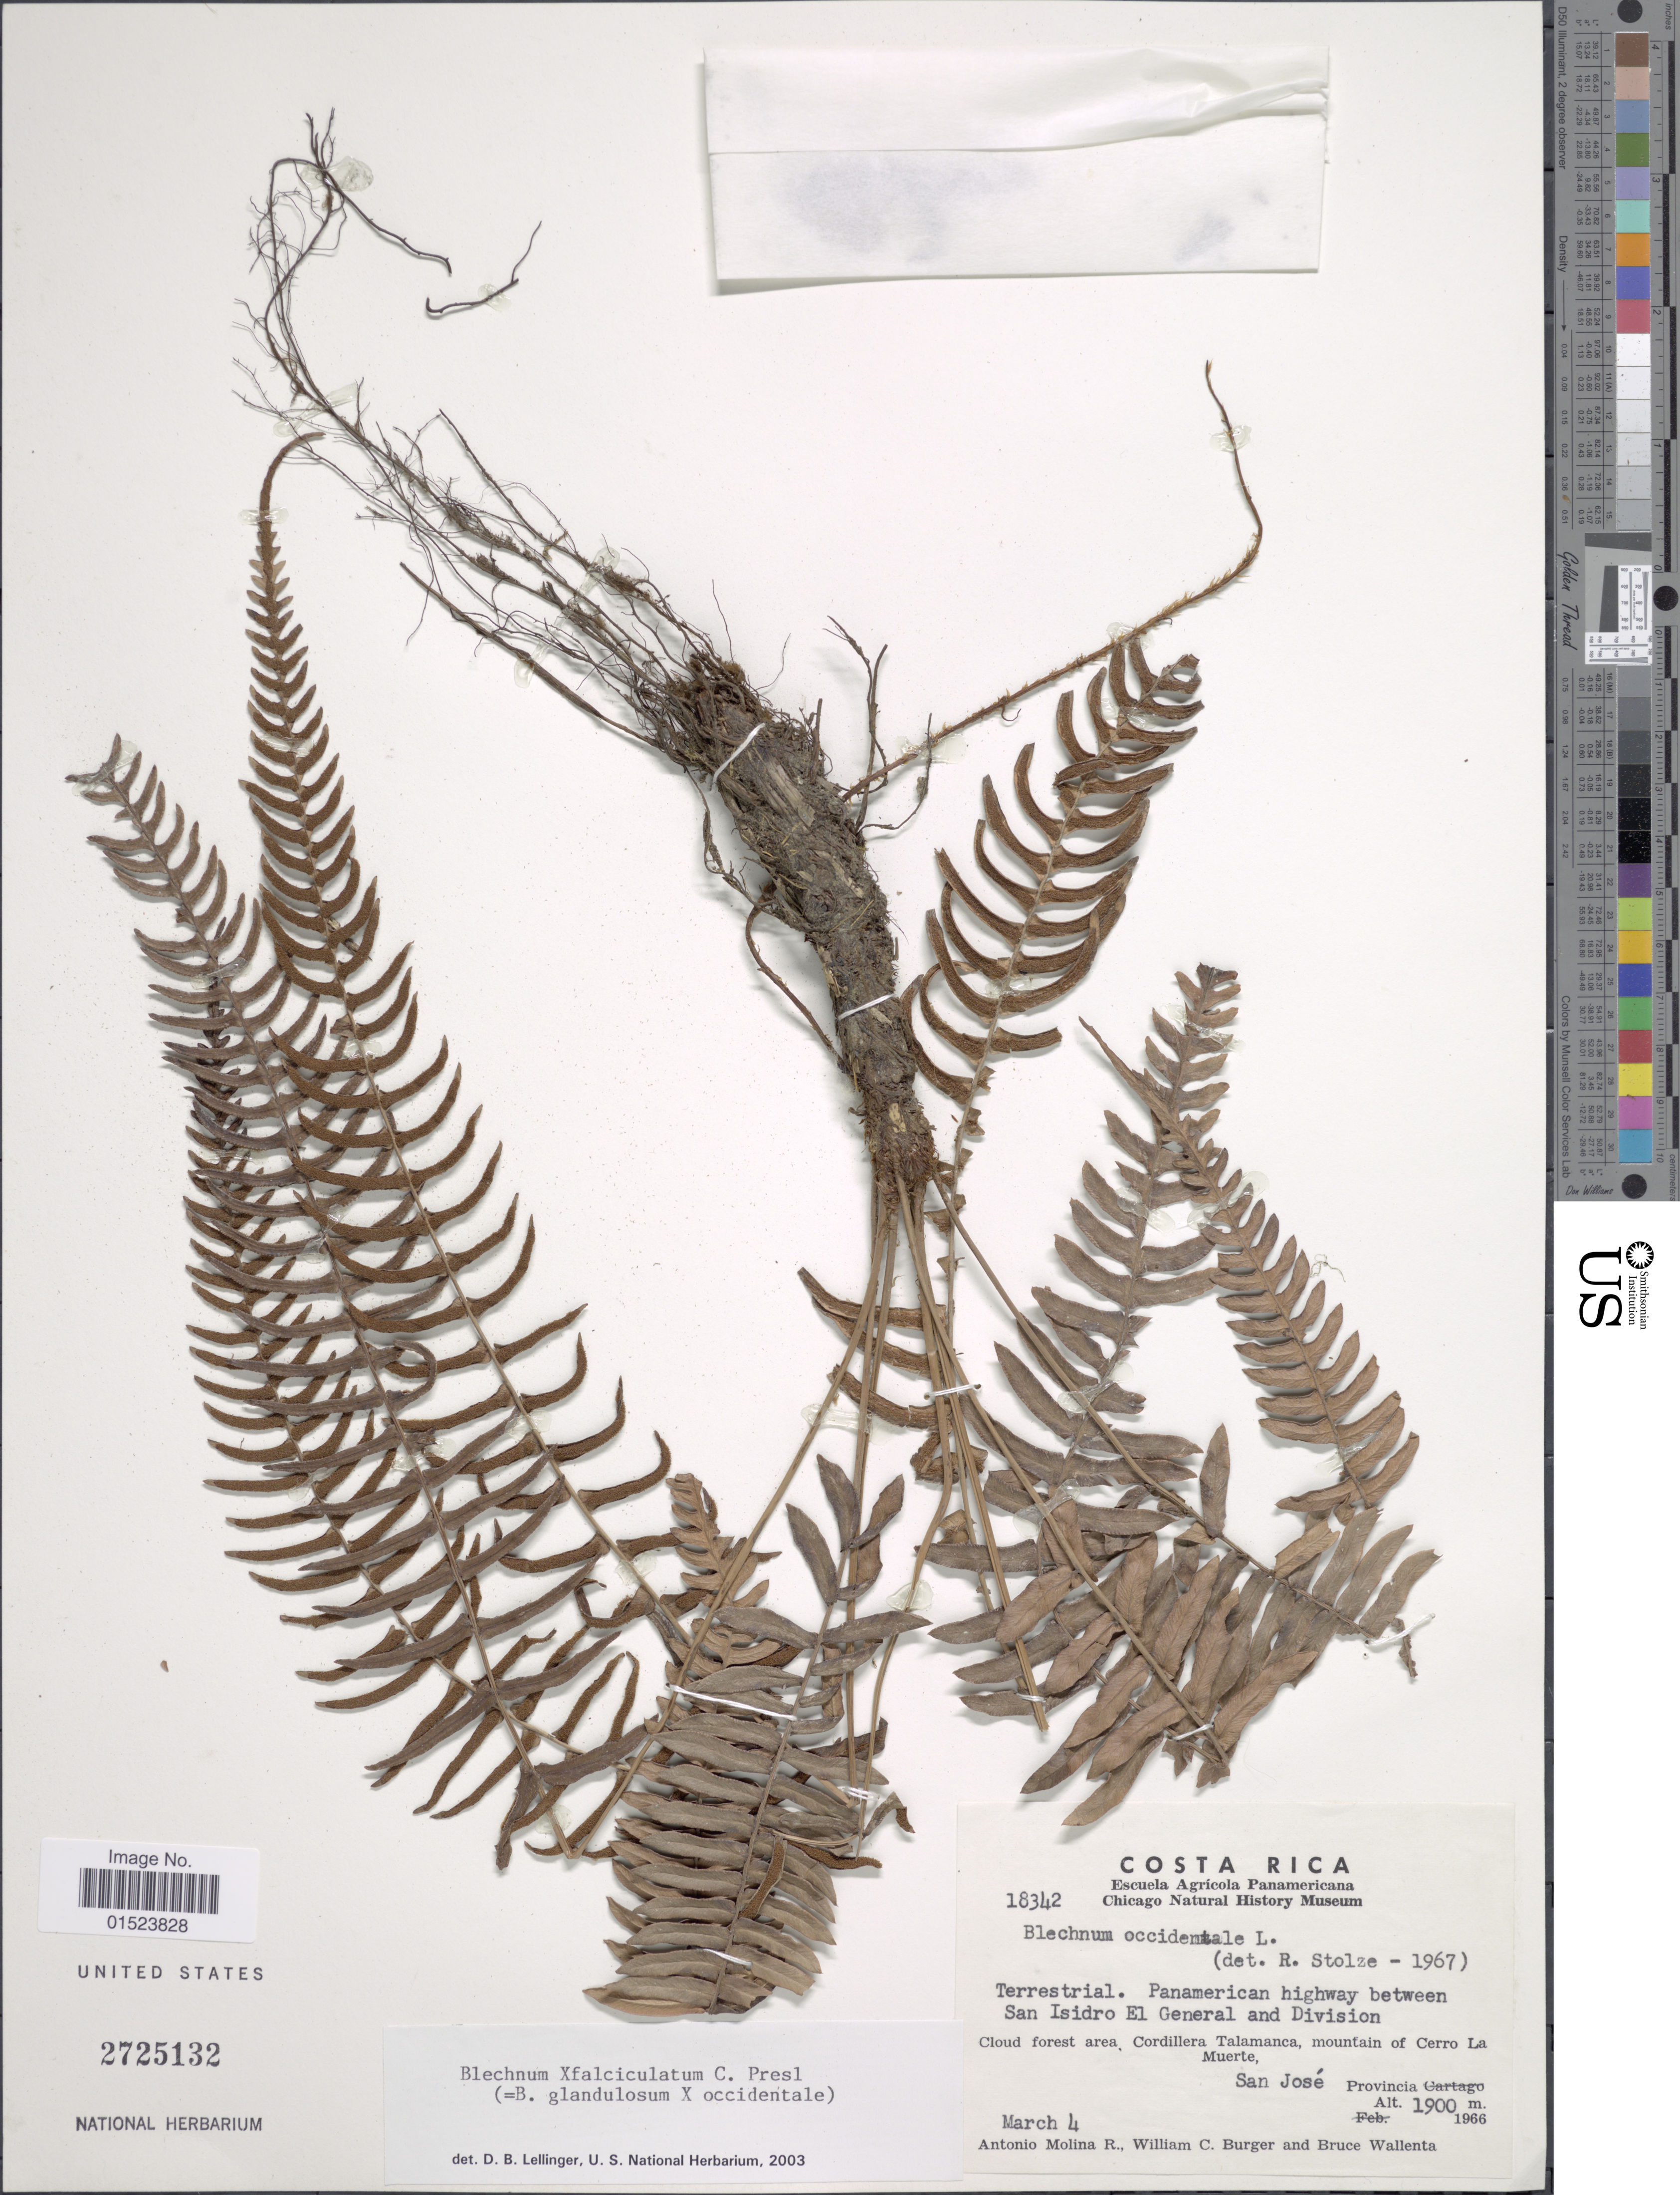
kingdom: Plantae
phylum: Tracheophyta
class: Polypodiopsida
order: Polypodiales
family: Blechnaceae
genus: Blechnum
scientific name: Blechnum falciculatum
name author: C. Presl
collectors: A. Molina R., W. Burger & B. Wallenta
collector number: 18342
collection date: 1966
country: Costa Rica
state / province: San José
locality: Panamerican highway between San Isidro El General and Division. Cloud forest area, Cordillera Talamanca, mountain of Cerro La Muerte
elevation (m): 1900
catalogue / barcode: US 2725132